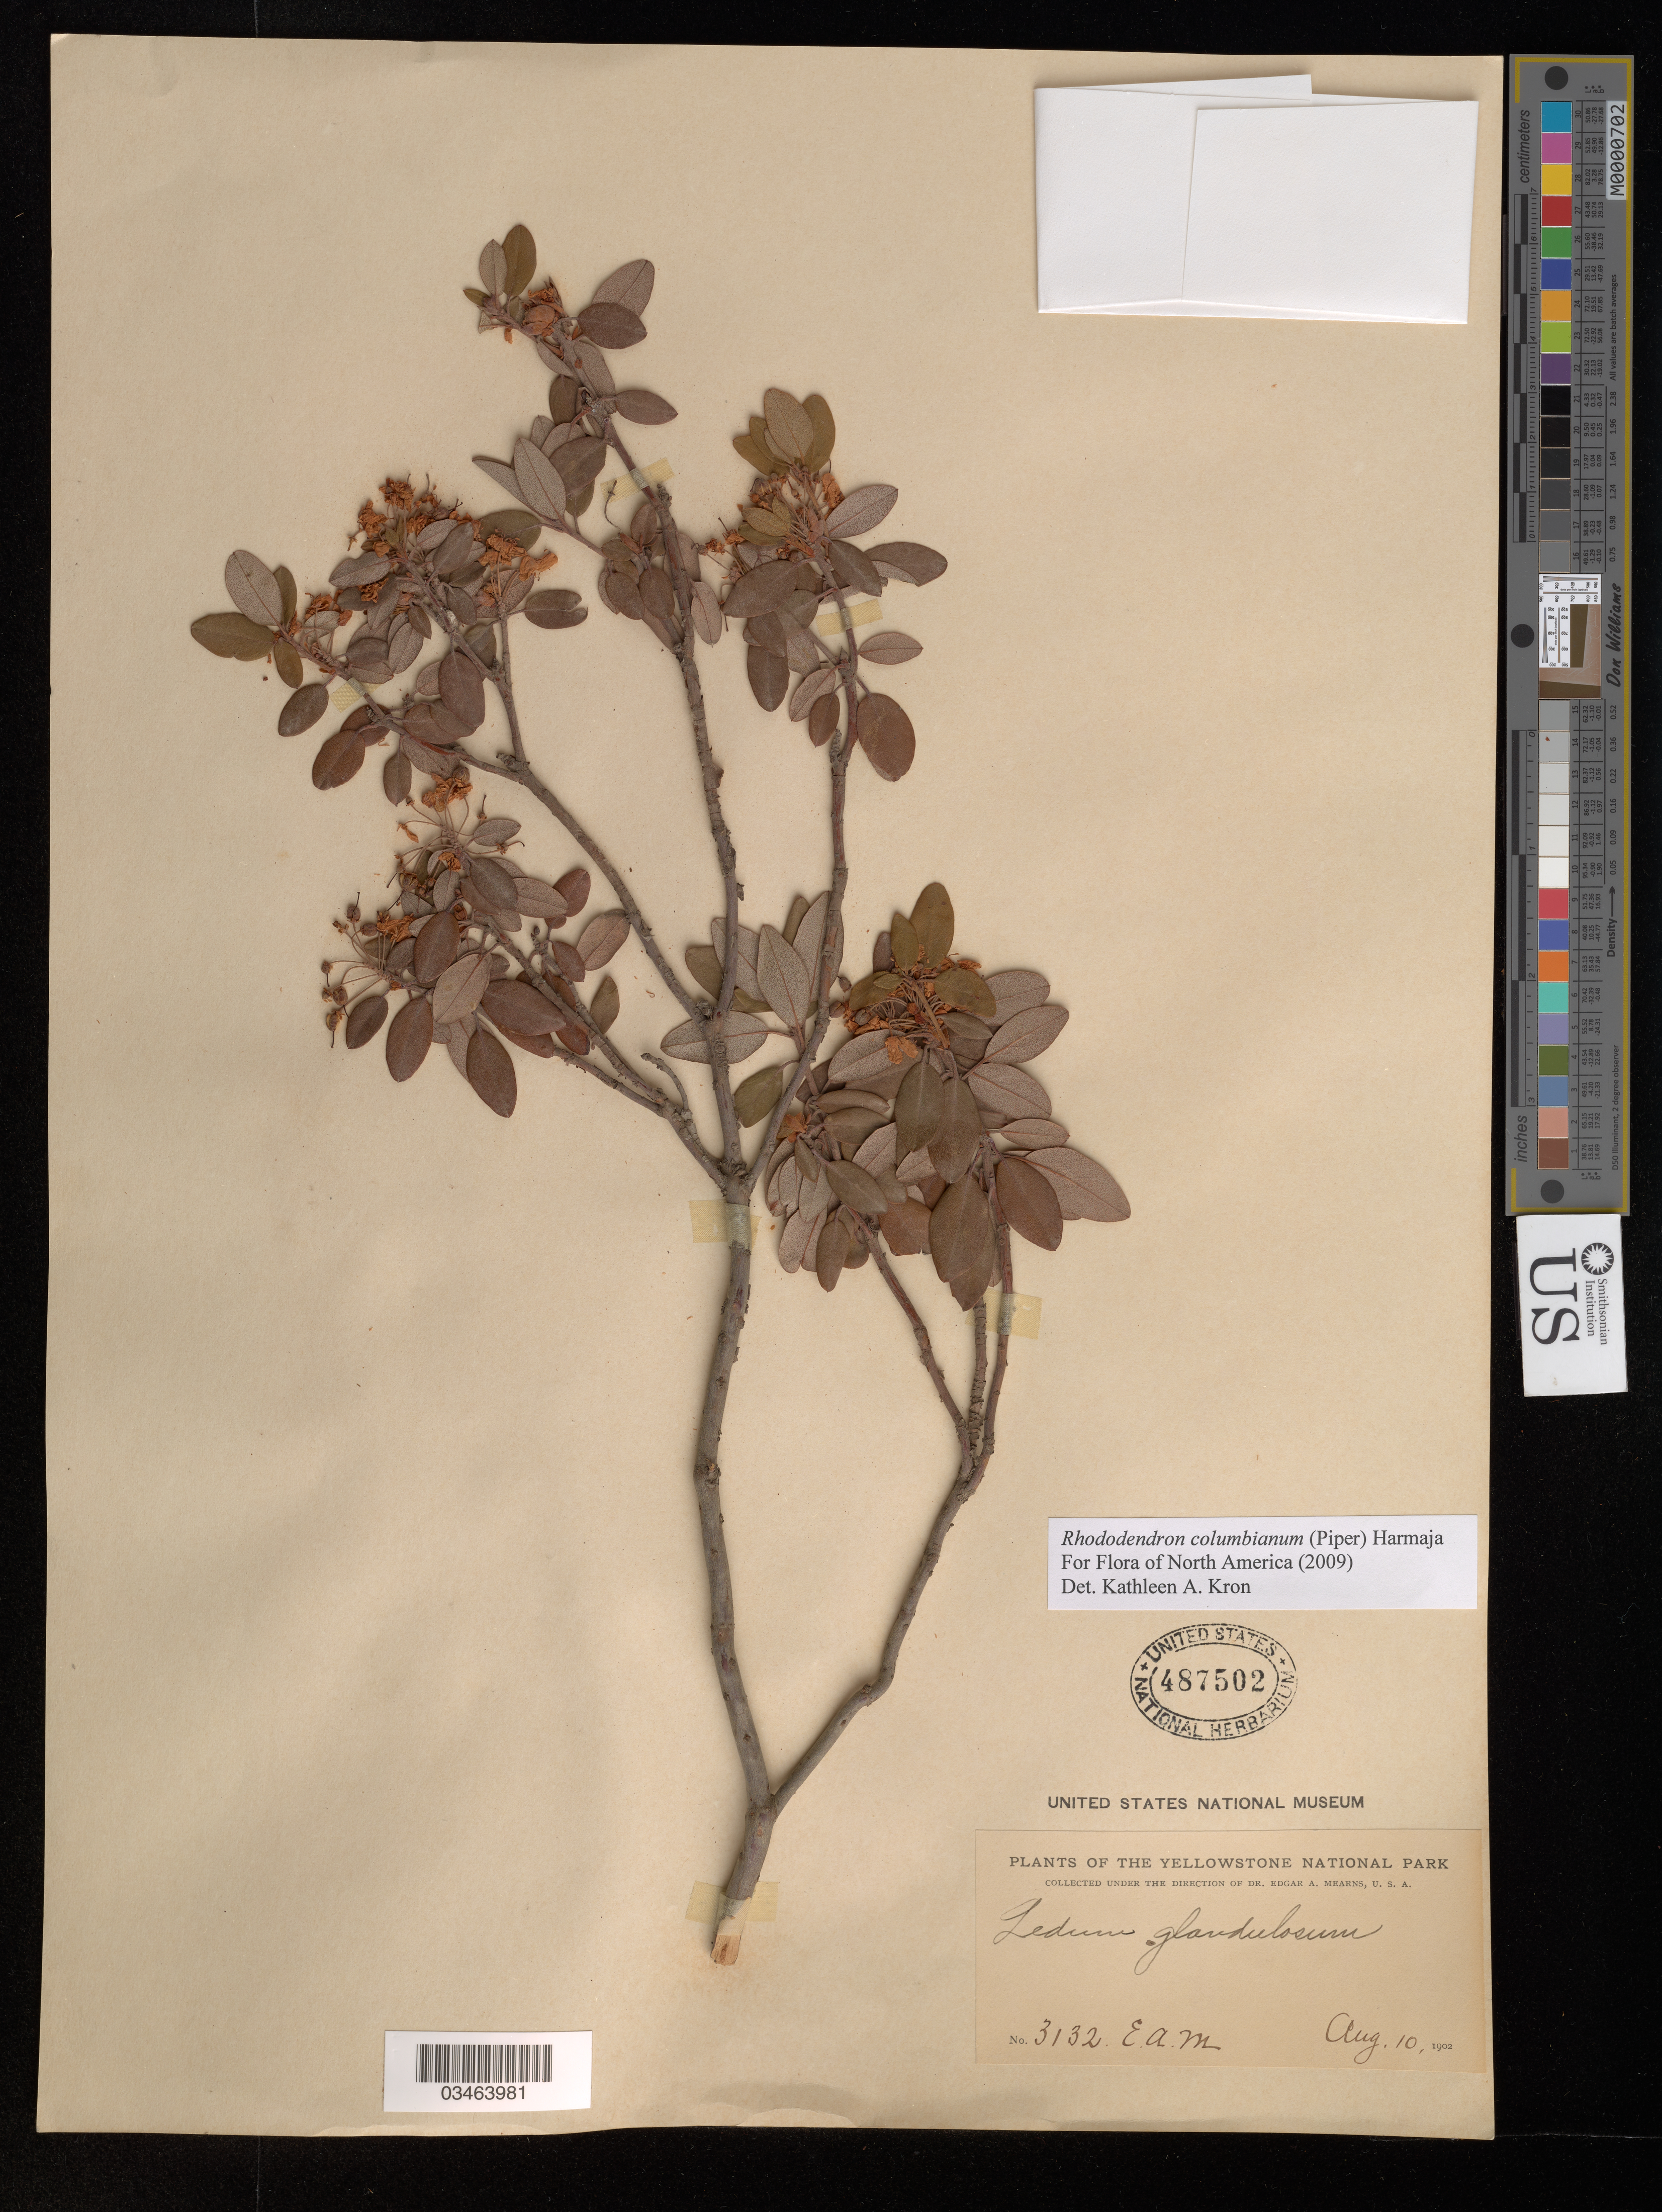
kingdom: Plantae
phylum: Tracheophyta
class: Magnoliopsida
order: Ericales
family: Ericaceae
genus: Rhododendron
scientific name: Rhododendron columbianum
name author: (Piper) Harmaja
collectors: E. A. Mearns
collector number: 3132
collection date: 1902-08-10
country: United States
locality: Yellowstone National Park.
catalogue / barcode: US 487502